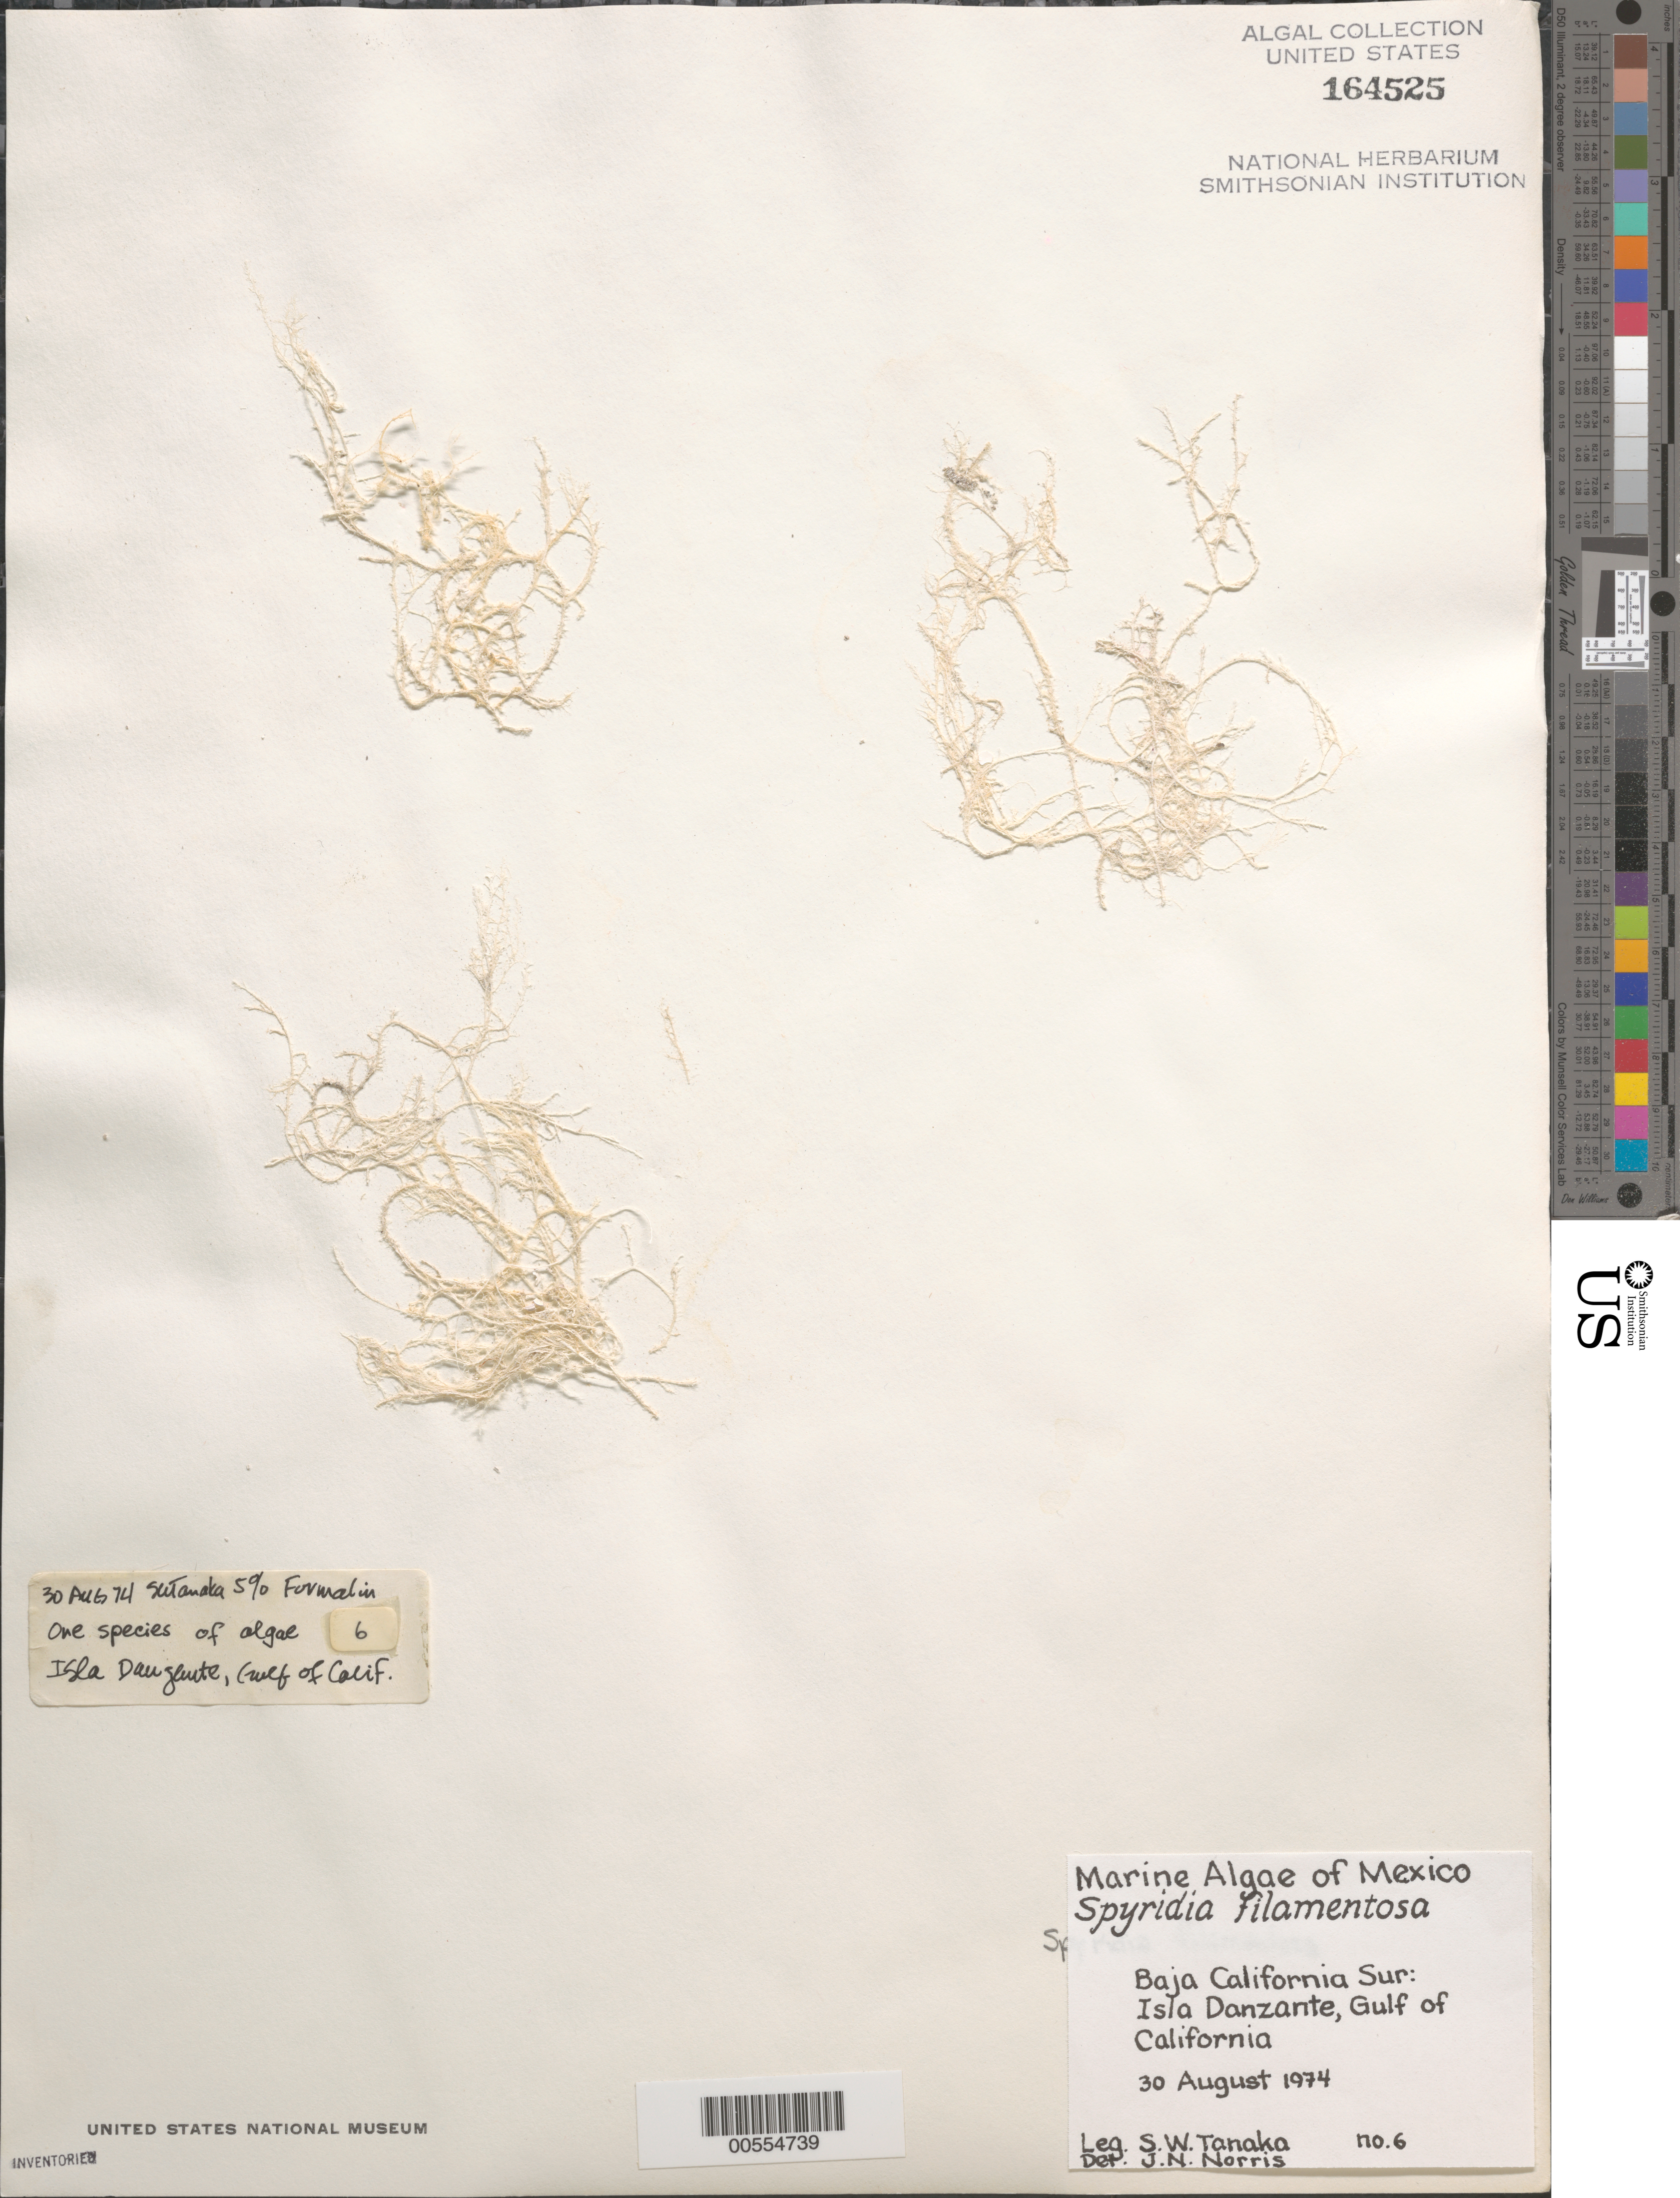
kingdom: Plantae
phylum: Rhodophyta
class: Florideophyceae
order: Ceramiales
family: Spyridiaceae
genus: Spyridia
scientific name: Spyridia filamentosa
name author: (Wulfen) Harv.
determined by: Norris, James N.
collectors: S. Tanaka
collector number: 6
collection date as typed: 30 Aug 1974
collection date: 1974-08-30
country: Mexico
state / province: Baja California Sur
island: Isla Danzante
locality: Gulf of California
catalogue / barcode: US 164525